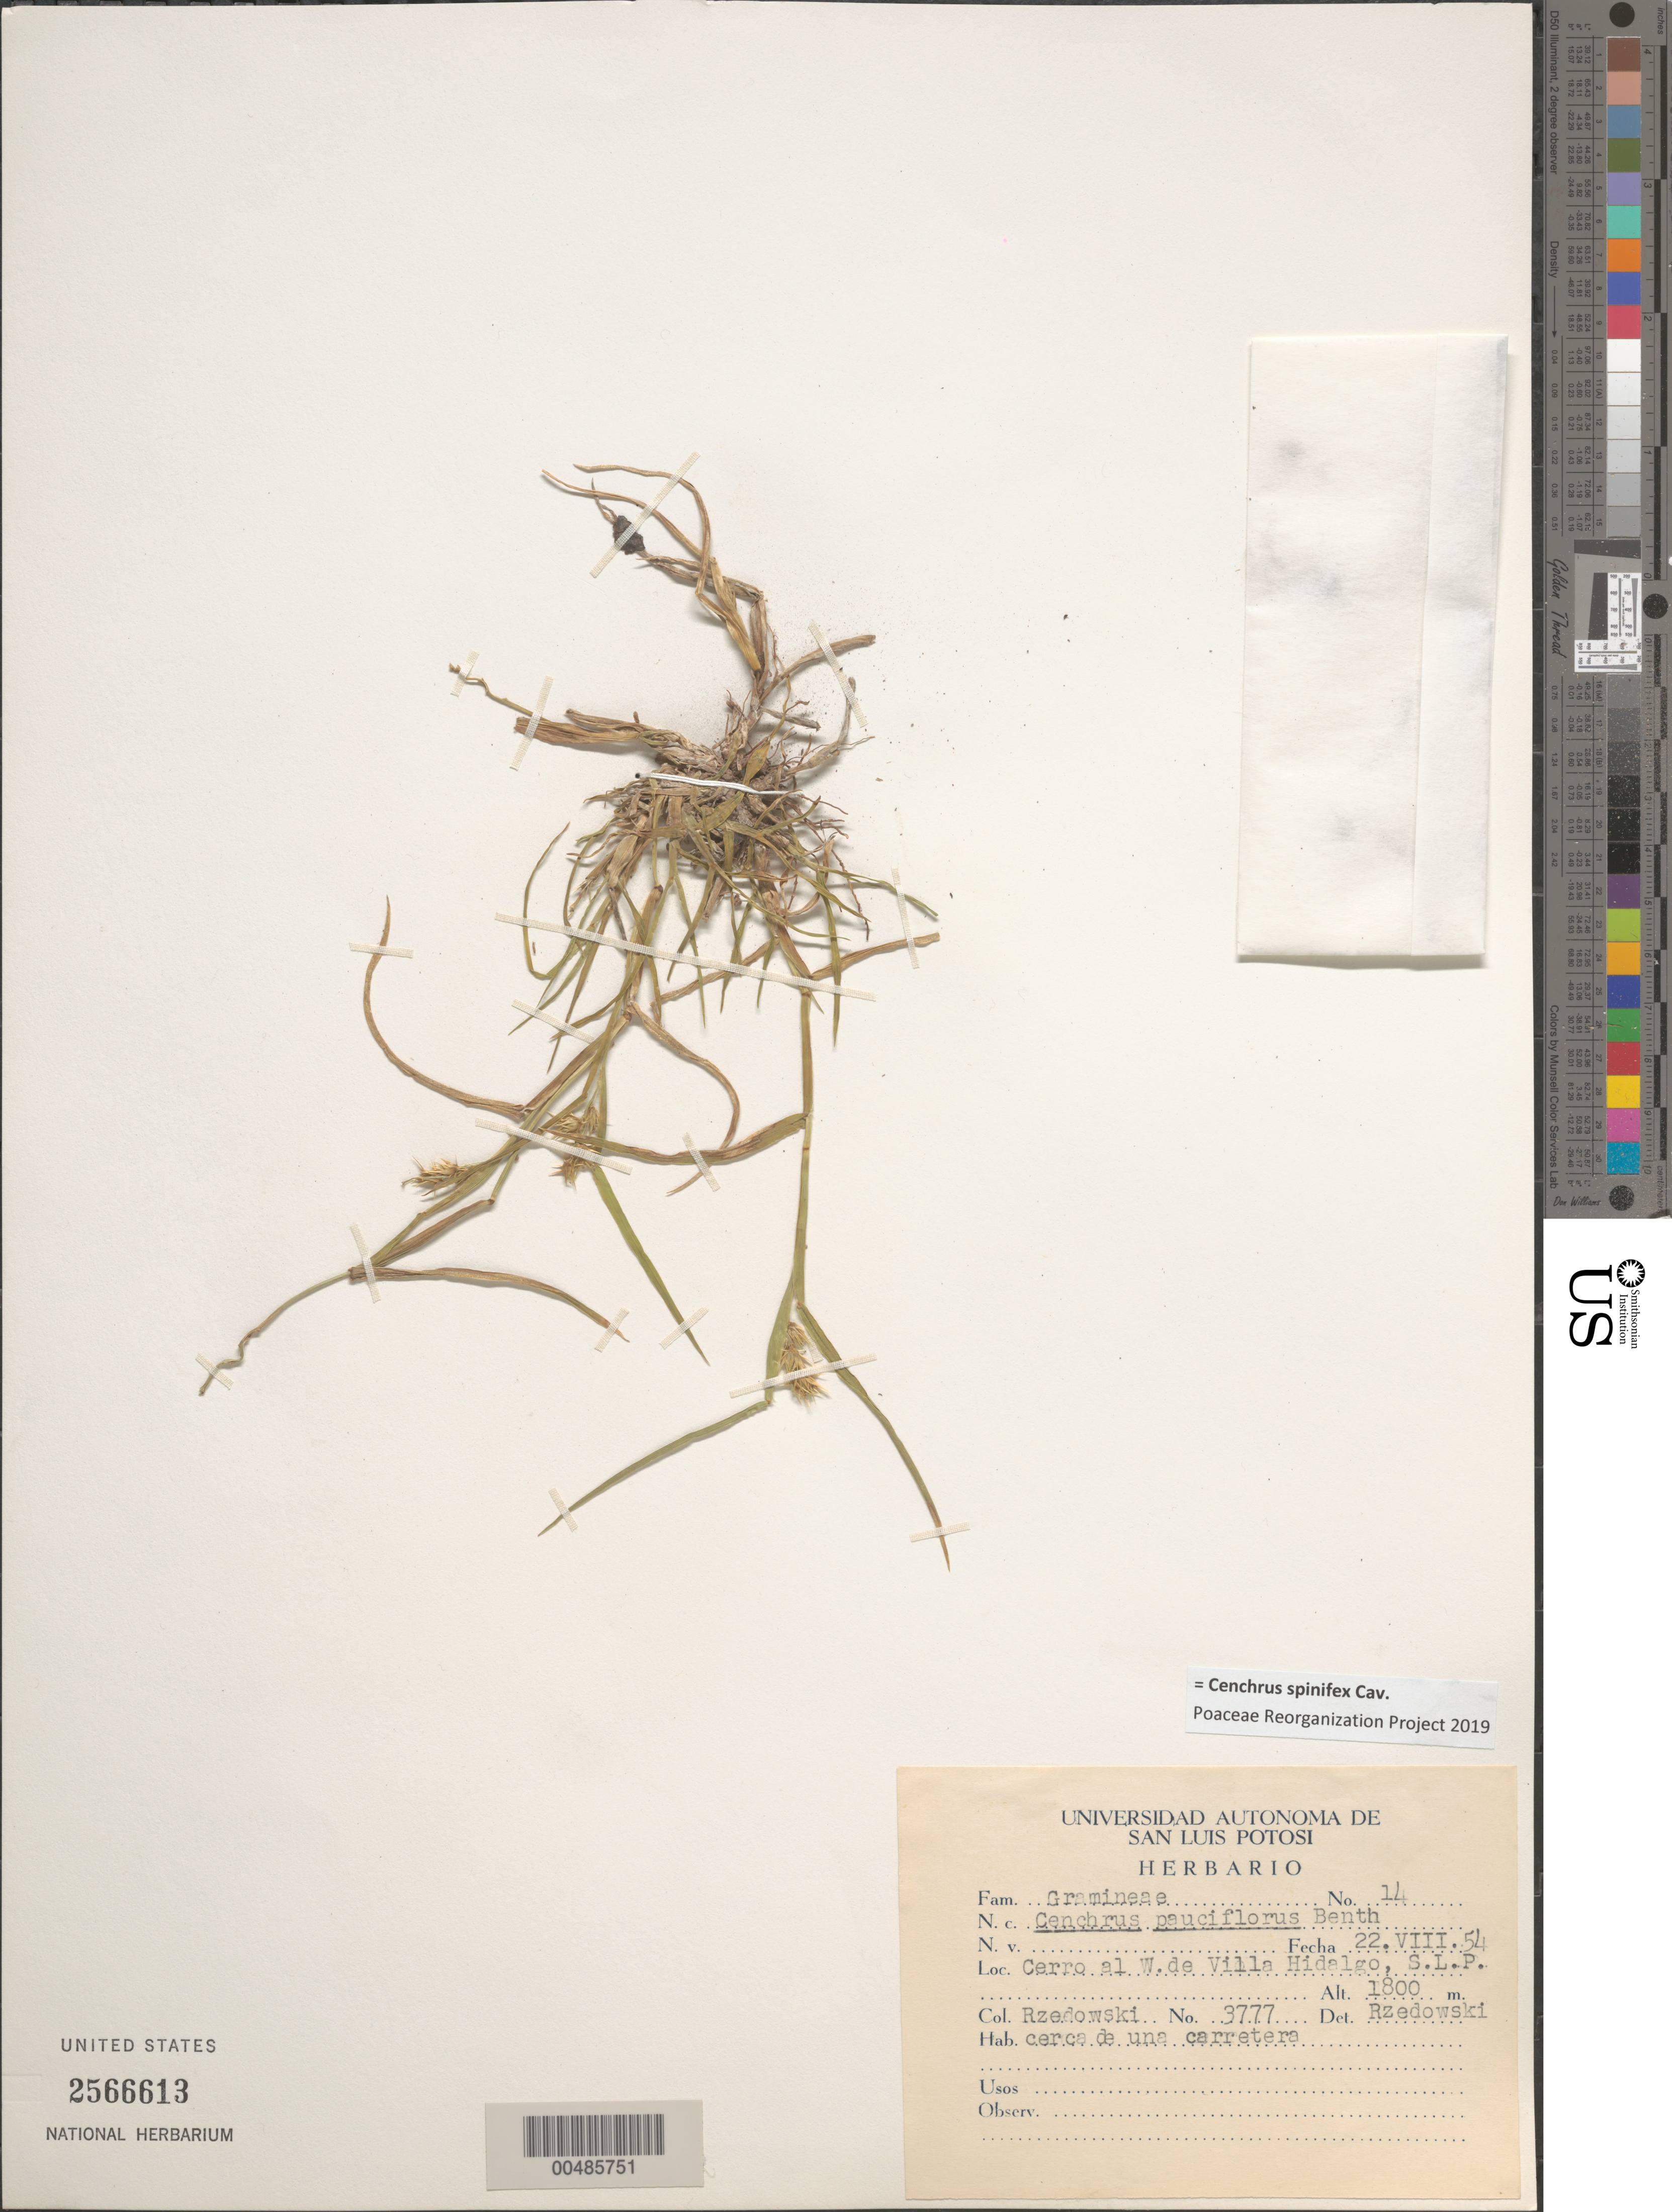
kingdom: Plantae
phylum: Tracheophyta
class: Liliopsida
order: Poales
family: Poaceae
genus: Cenchrus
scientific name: Cenchrus spinifex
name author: Cav.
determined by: Poaceae Reorganization Project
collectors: J. Rzedowski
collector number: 3777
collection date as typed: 22 Aug 1954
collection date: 1954-08-22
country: Mexico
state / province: San Luis Potosi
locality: Cerro al W de Villa Hidalgo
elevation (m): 1800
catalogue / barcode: US 2566613